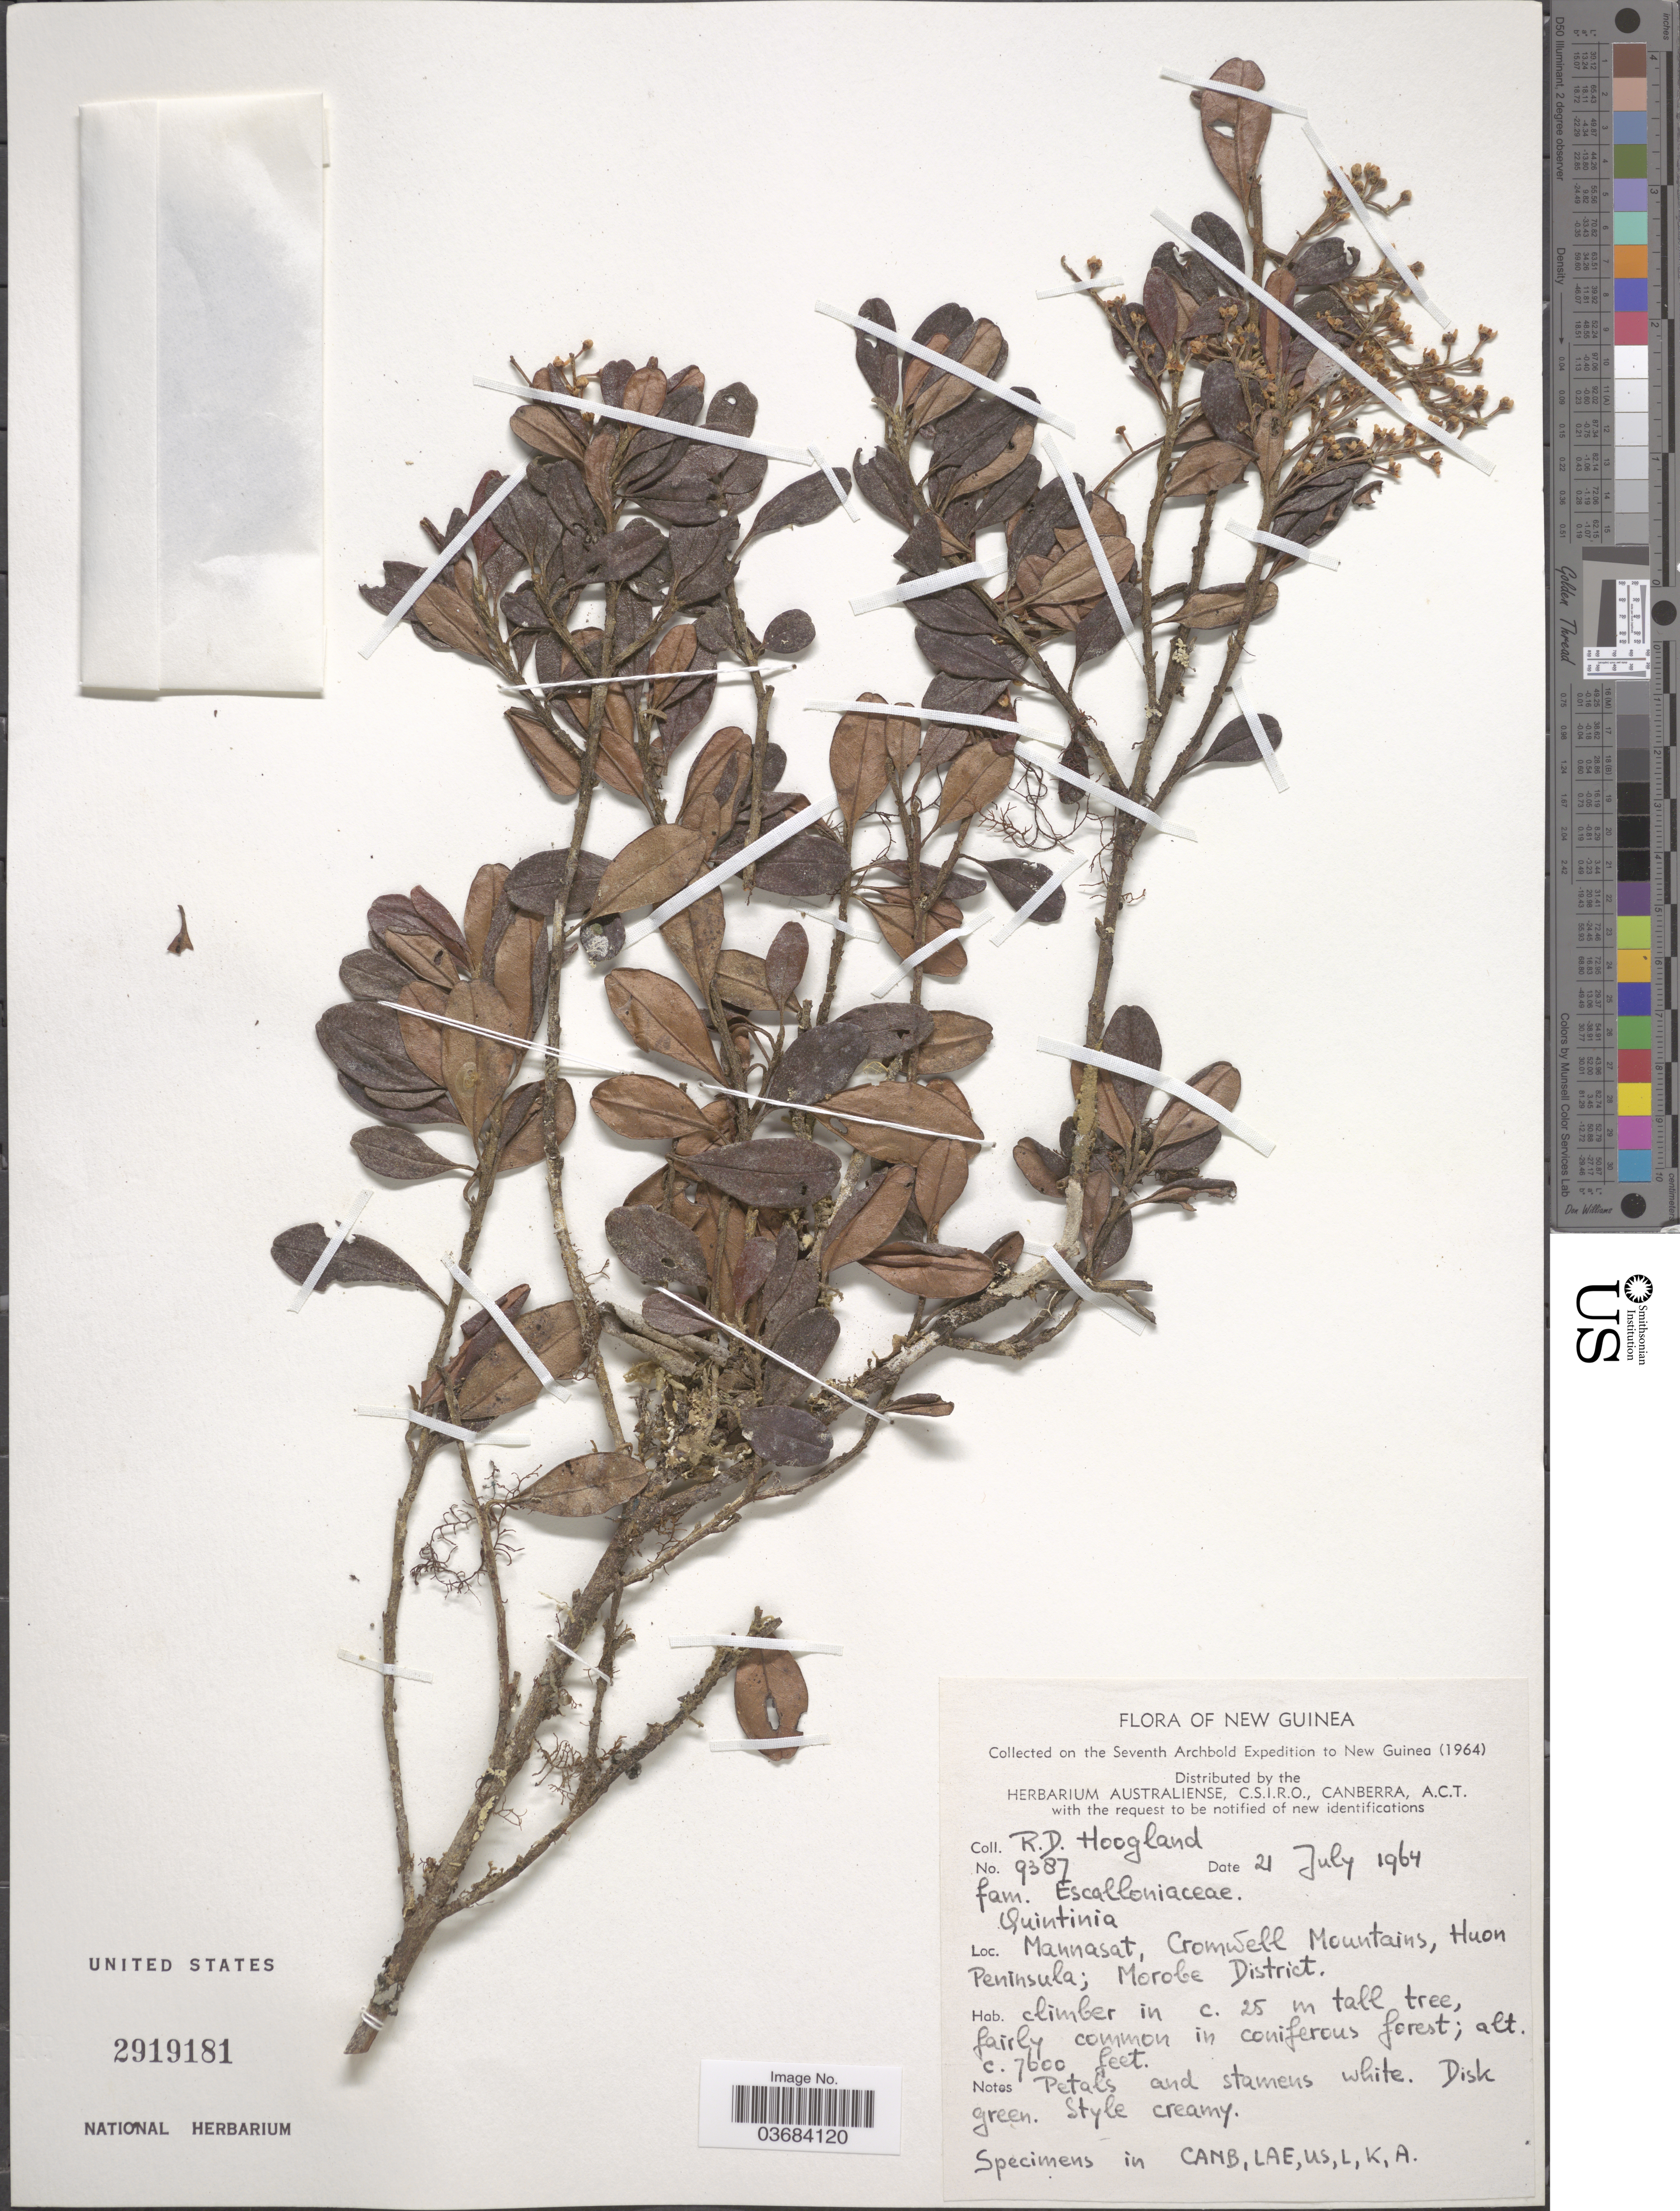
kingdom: Plantae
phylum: Tracheophyta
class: Magnoliopsida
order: Paracryphiales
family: Paracryphiaceae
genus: Quintinia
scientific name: Quintinia sp.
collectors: R. D. Hoogland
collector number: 9387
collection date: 1964-07-21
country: Papua New Guinea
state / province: Morobe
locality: New Guinea. The Seventh Archbold Expedition to New Guinea (1964). Mannasat, Cromwell Mountains, Huon Peninsula; Morobe District.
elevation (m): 2316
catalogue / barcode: US 2919181